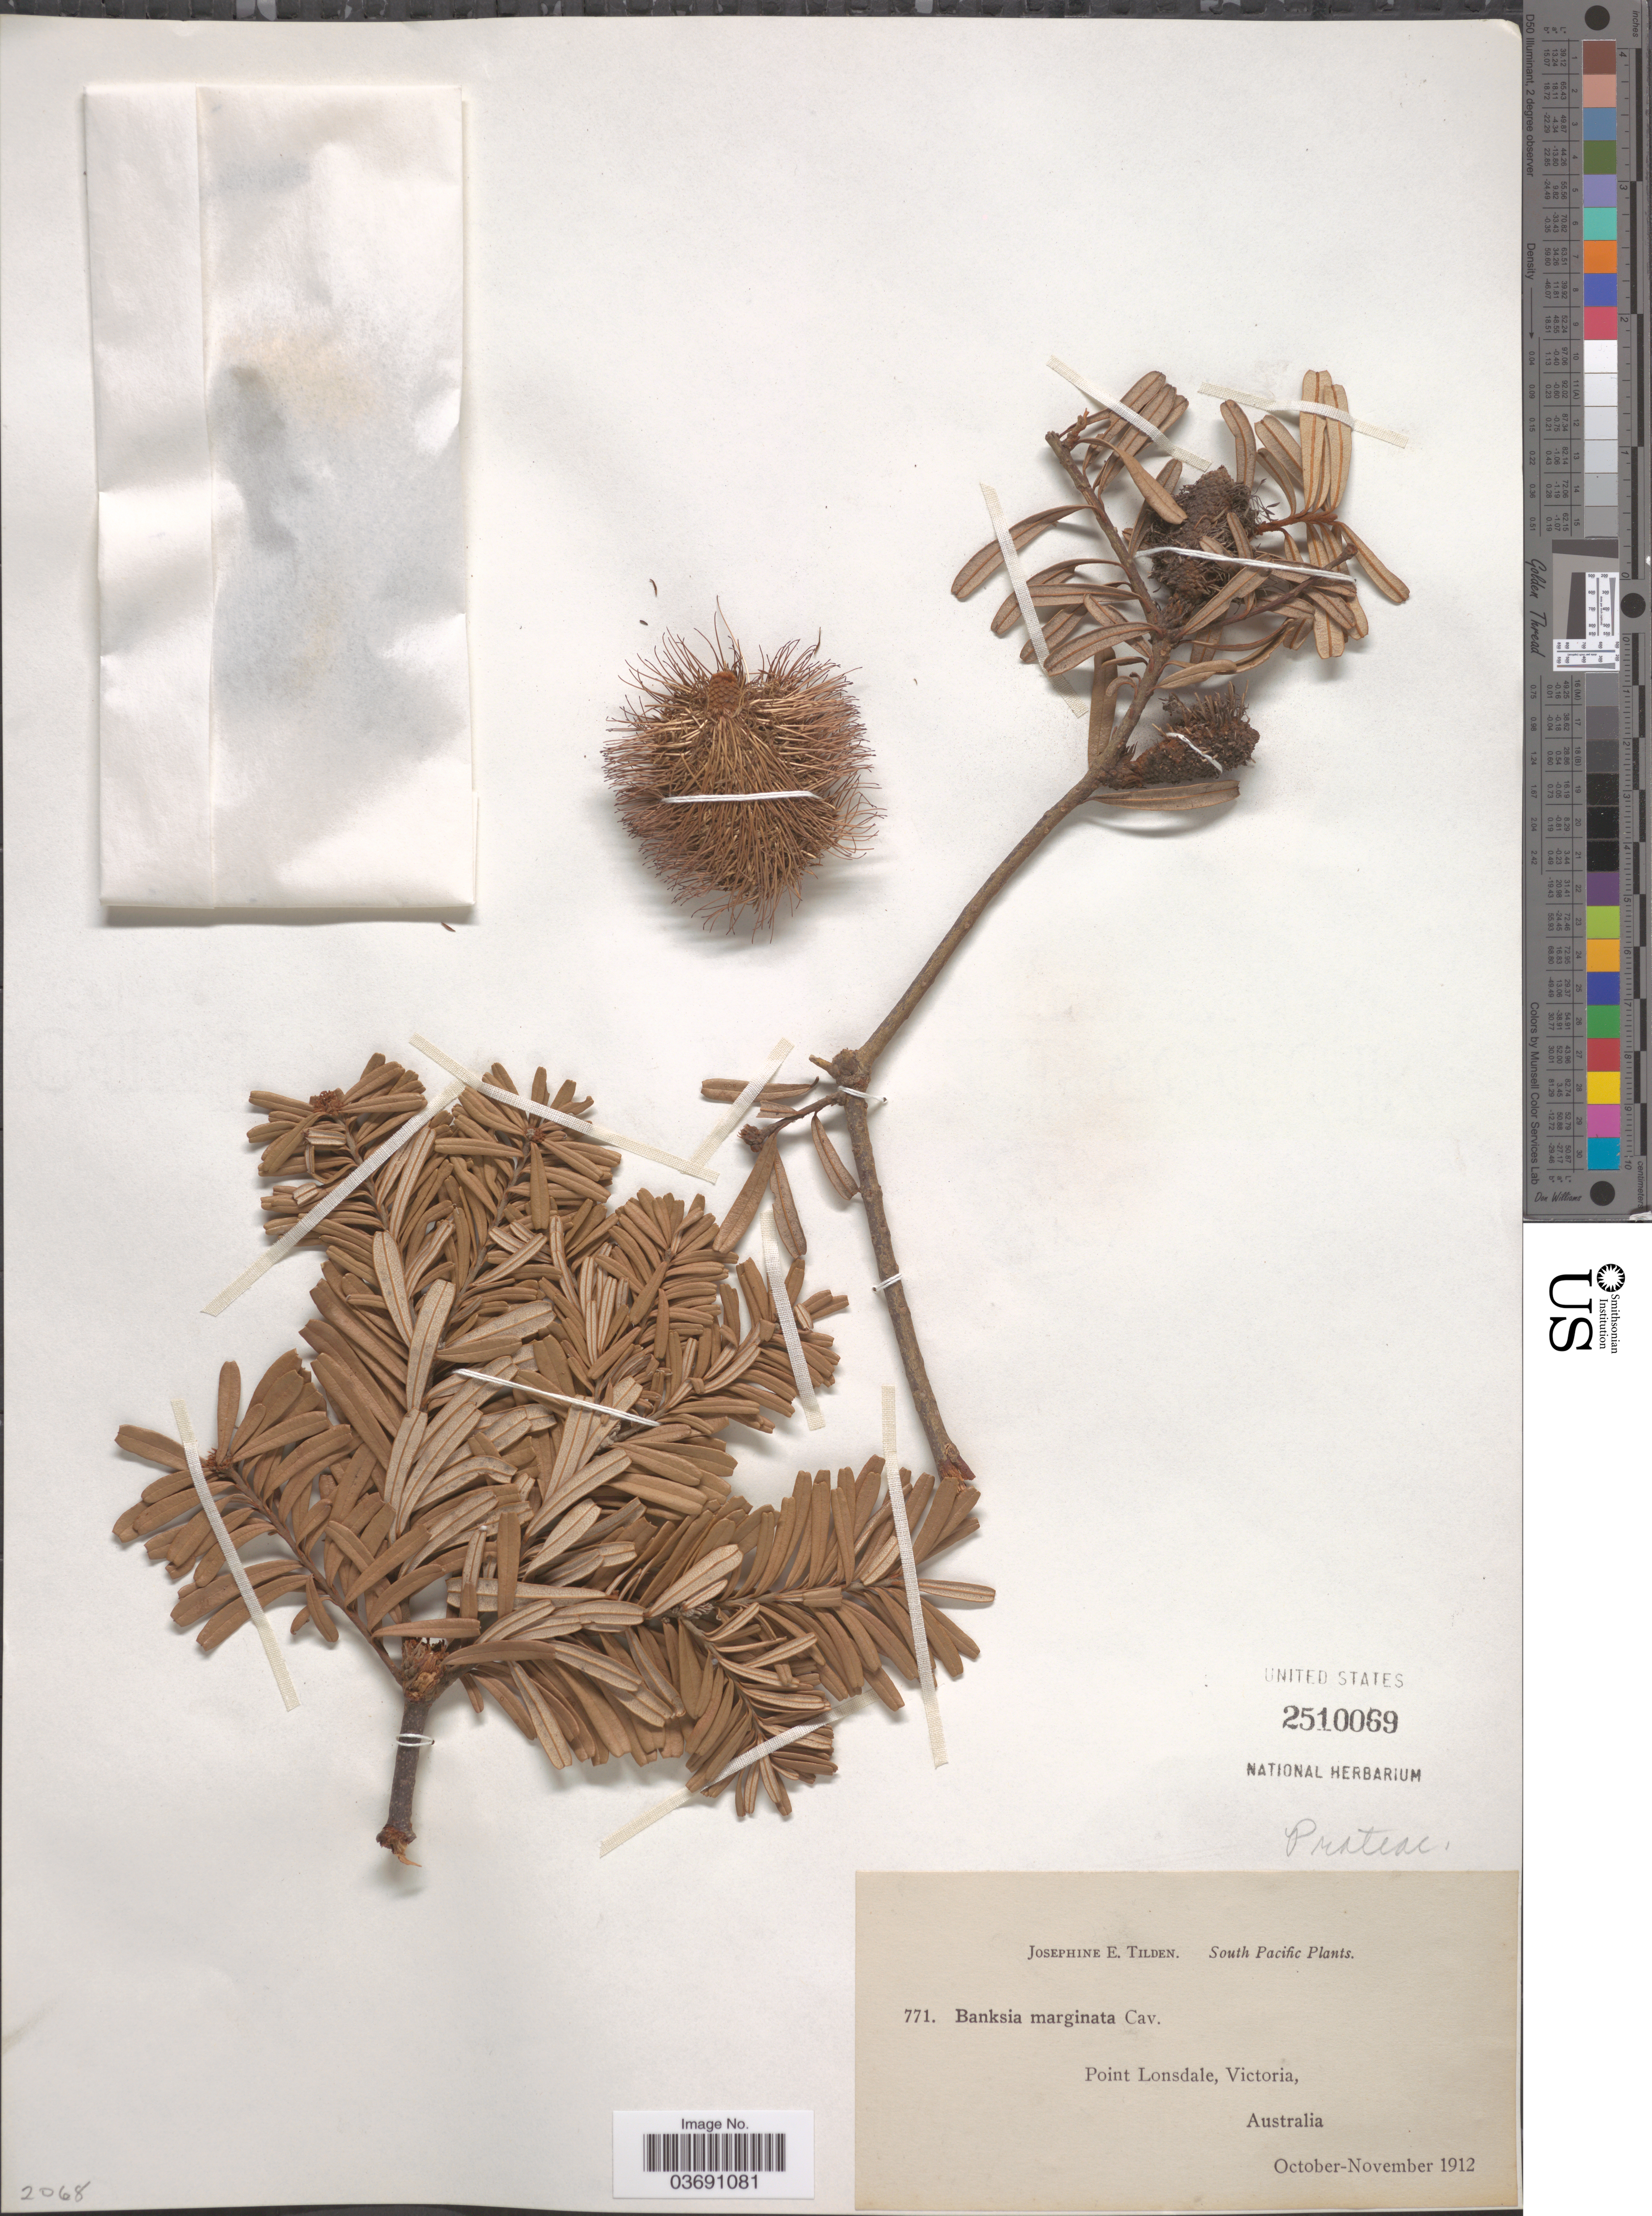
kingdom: Plantae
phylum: Tracheophyta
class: Magnoliopsida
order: Proteales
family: Proteaceae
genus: Banksia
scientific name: Banksia marginata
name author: Cav.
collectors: J. E. Tilden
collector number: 771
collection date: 1912-10/1912-11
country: Australia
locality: South Pacific. Point Lonsdale, Victoria.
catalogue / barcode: US 2510069